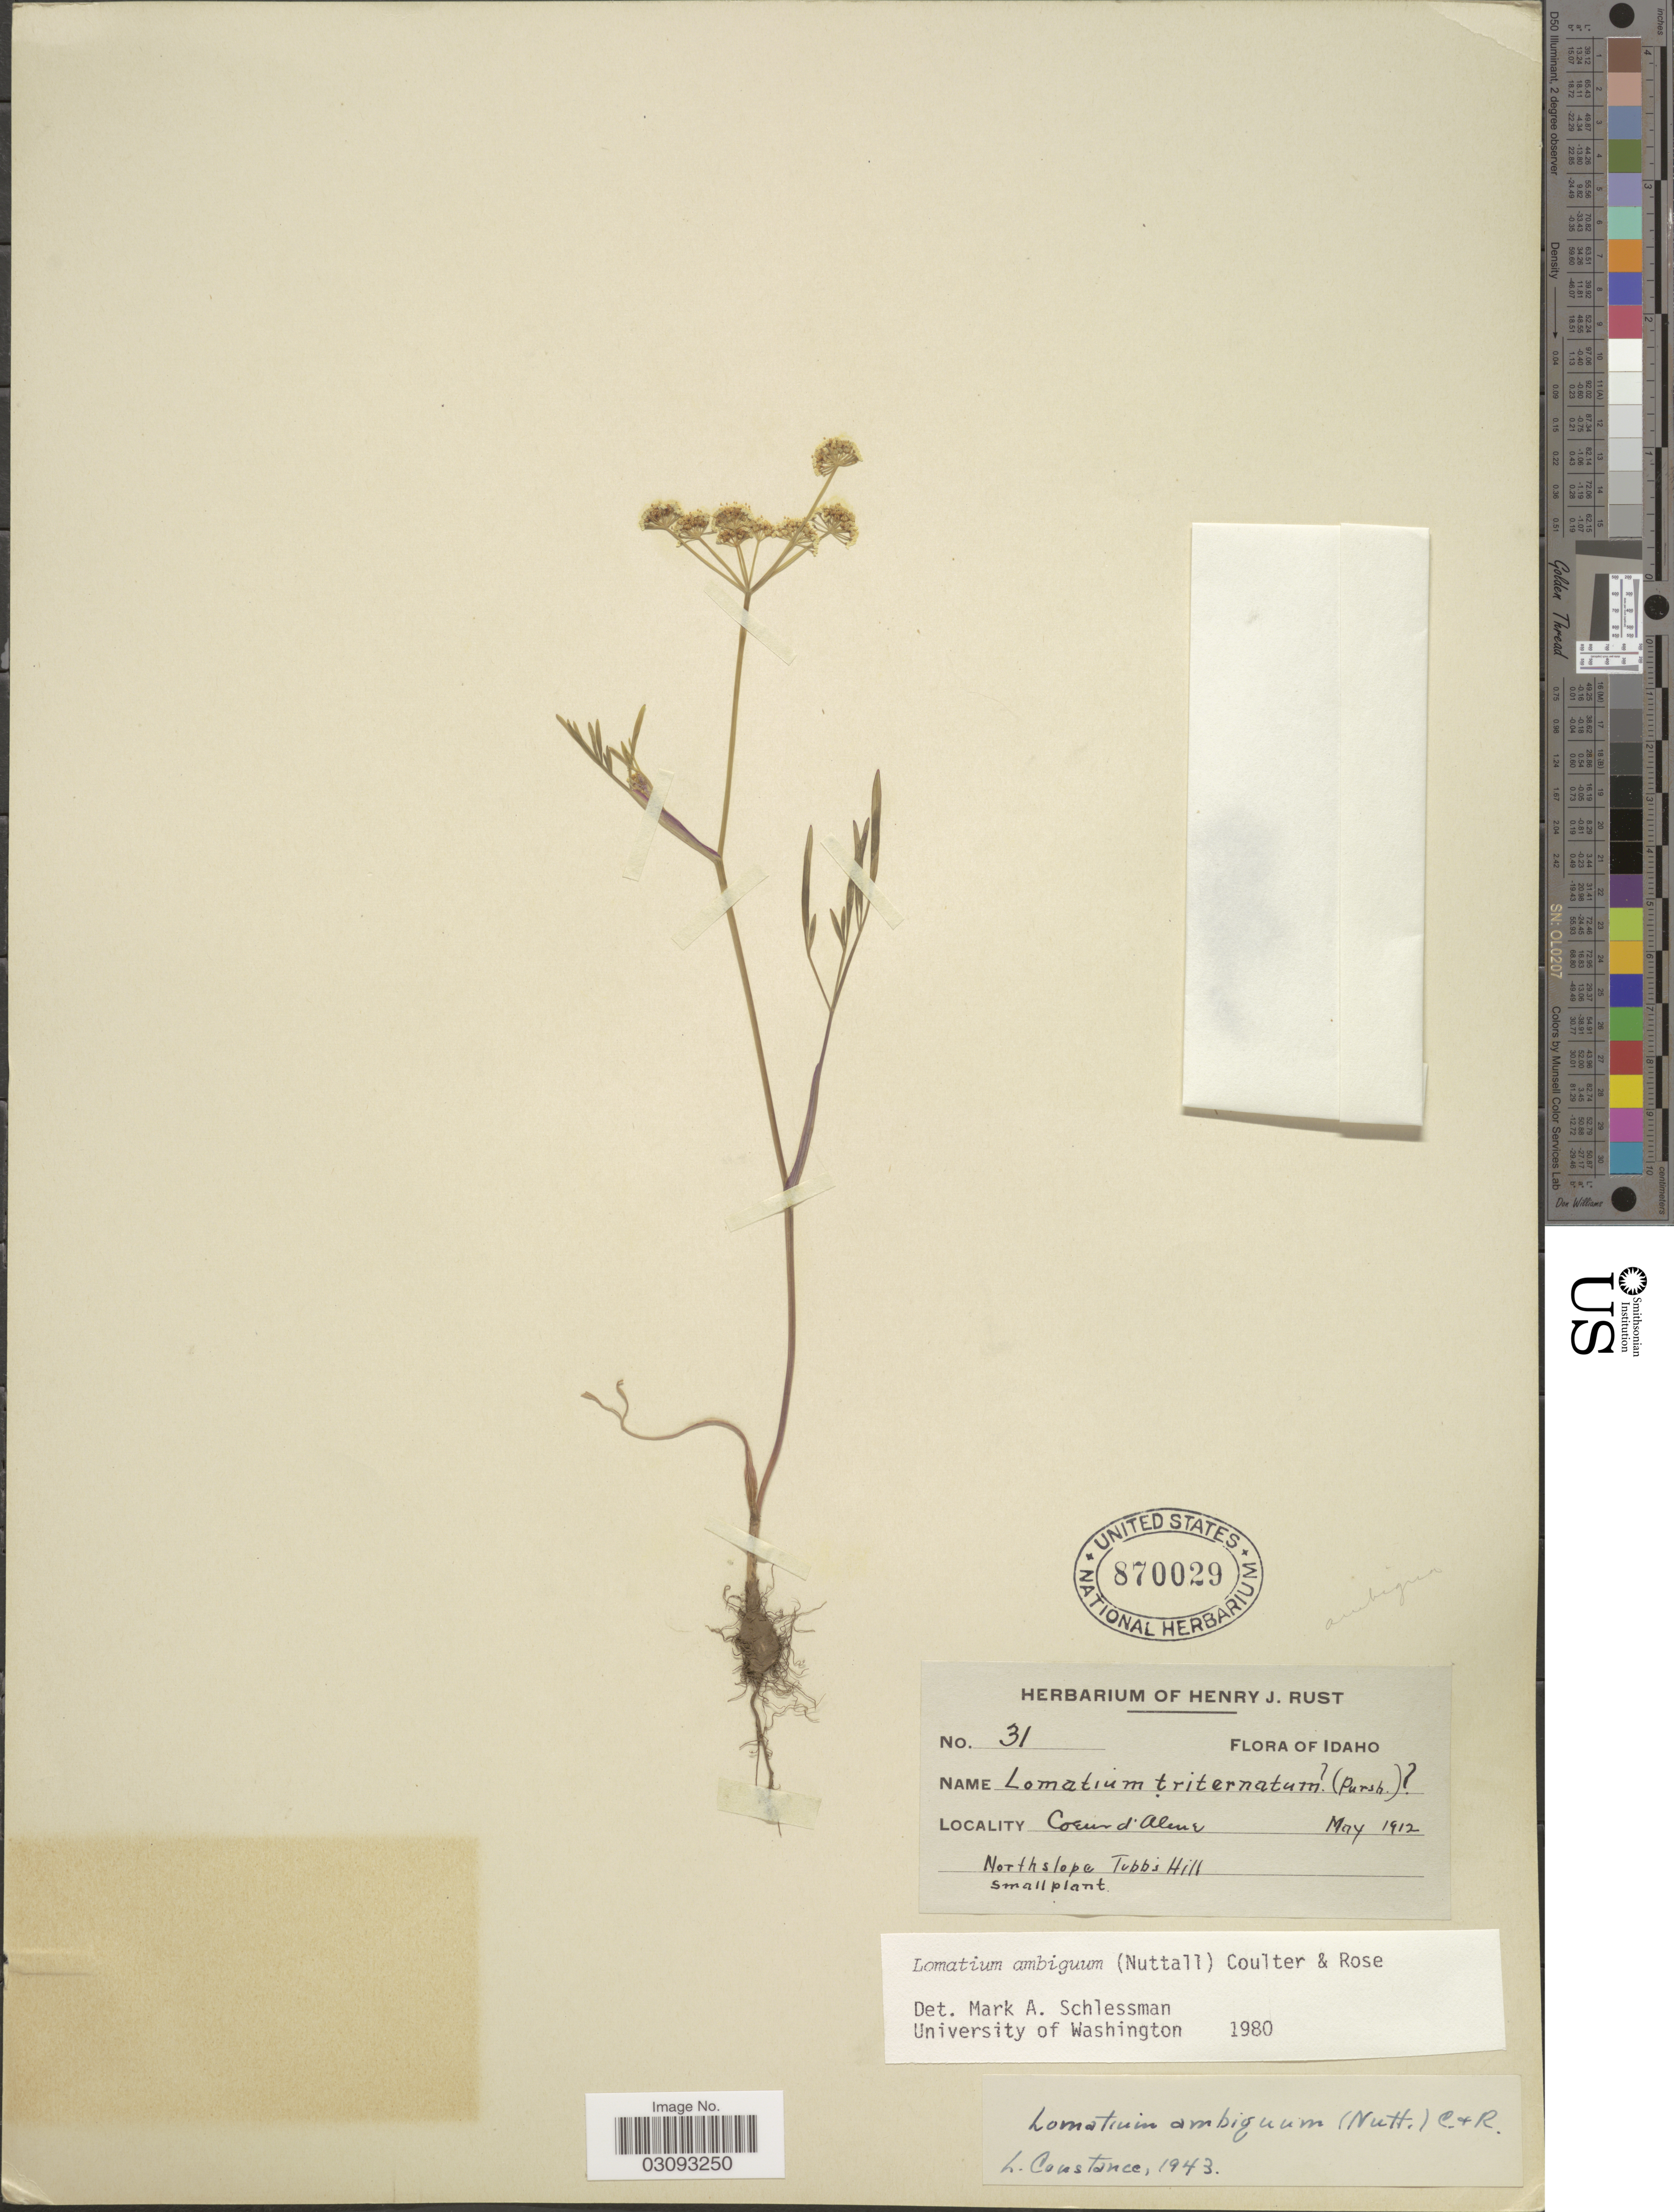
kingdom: Plantae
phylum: Tracheophyta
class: Magnoliopsida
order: Apiales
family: Apiaceae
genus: Lomatium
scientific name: Lomatium ambiguum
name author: (Nutt.) Coult. & Rose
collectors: ex herb. Henry J. Rust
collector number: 31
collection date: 1912-05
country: United States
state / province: Idaho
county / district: Kootenai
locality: Coeur d'Alene. North slope Tubbs Hill.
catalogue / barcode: US 870029